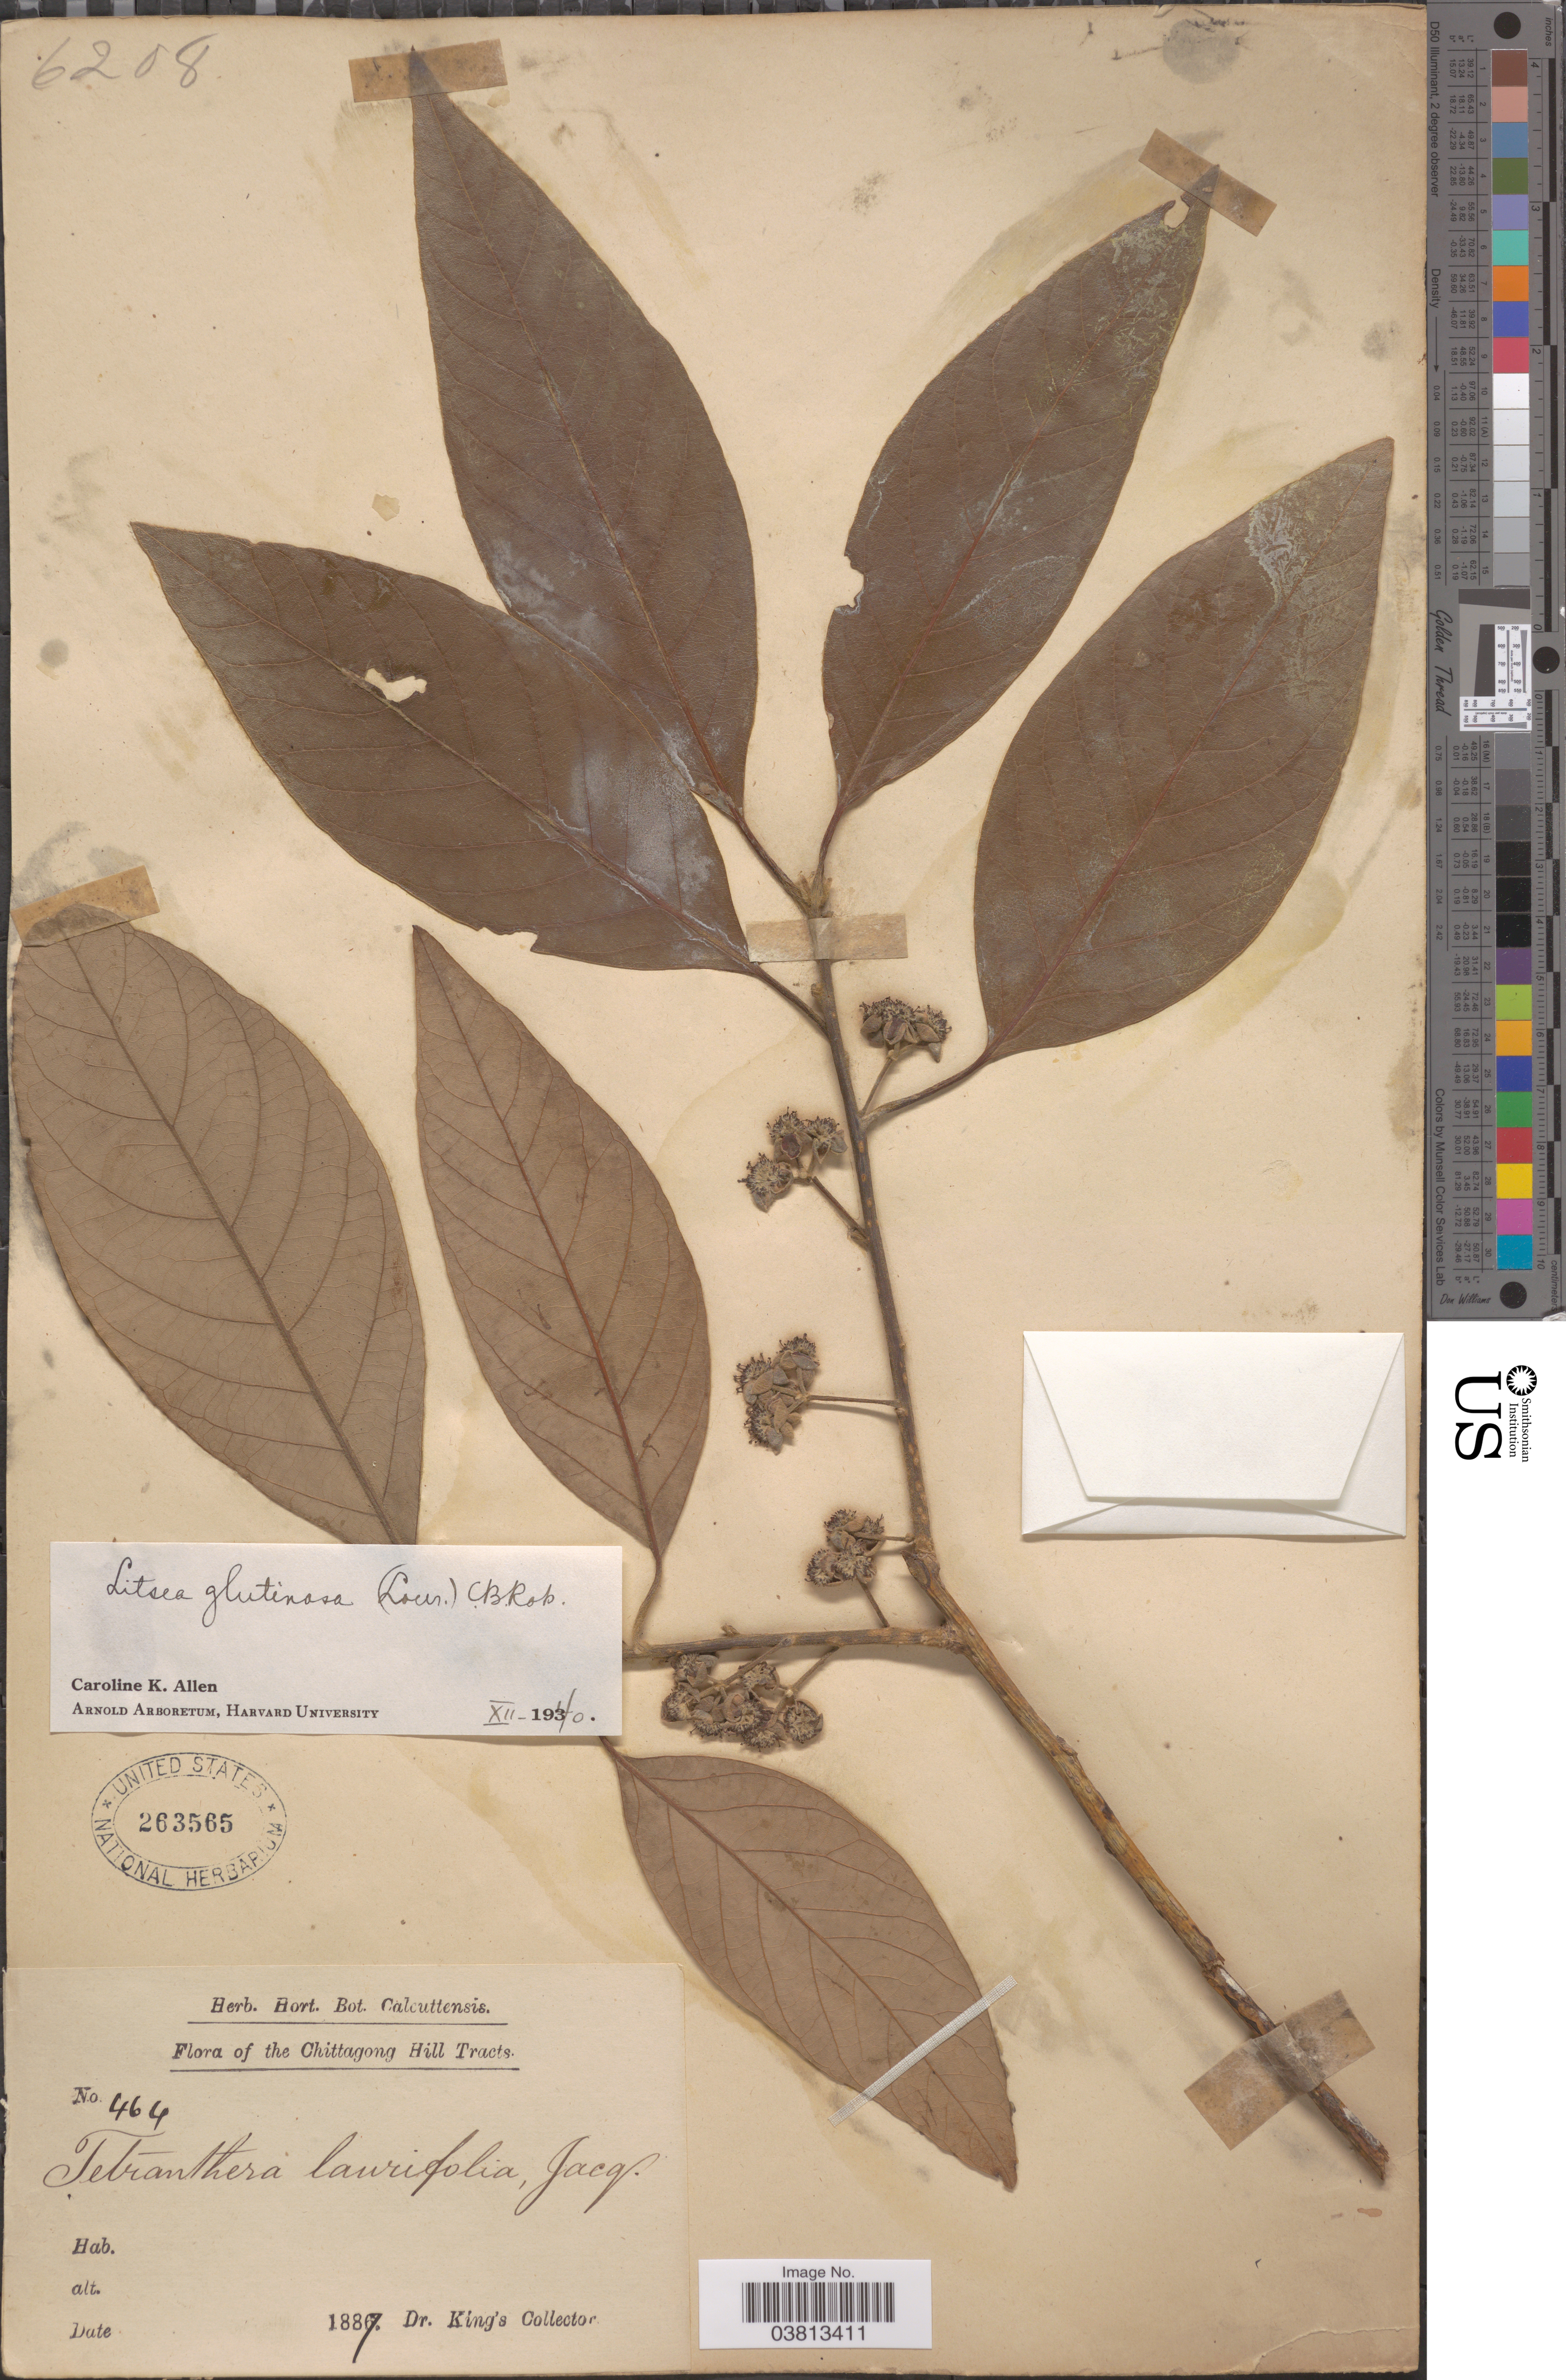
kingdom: Plantae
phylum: Tracheophyta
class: Magnoliopsida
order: Laurales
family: Lauraceae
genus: Litsea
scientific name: Litsea glutinosa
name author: (Lour.) C.B. Rob.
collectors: Dr. King's collector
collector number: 464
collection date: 1887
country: Bangladesh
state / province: Chittagong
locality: Chittagong Hill Tracts.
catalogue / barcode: US 263565